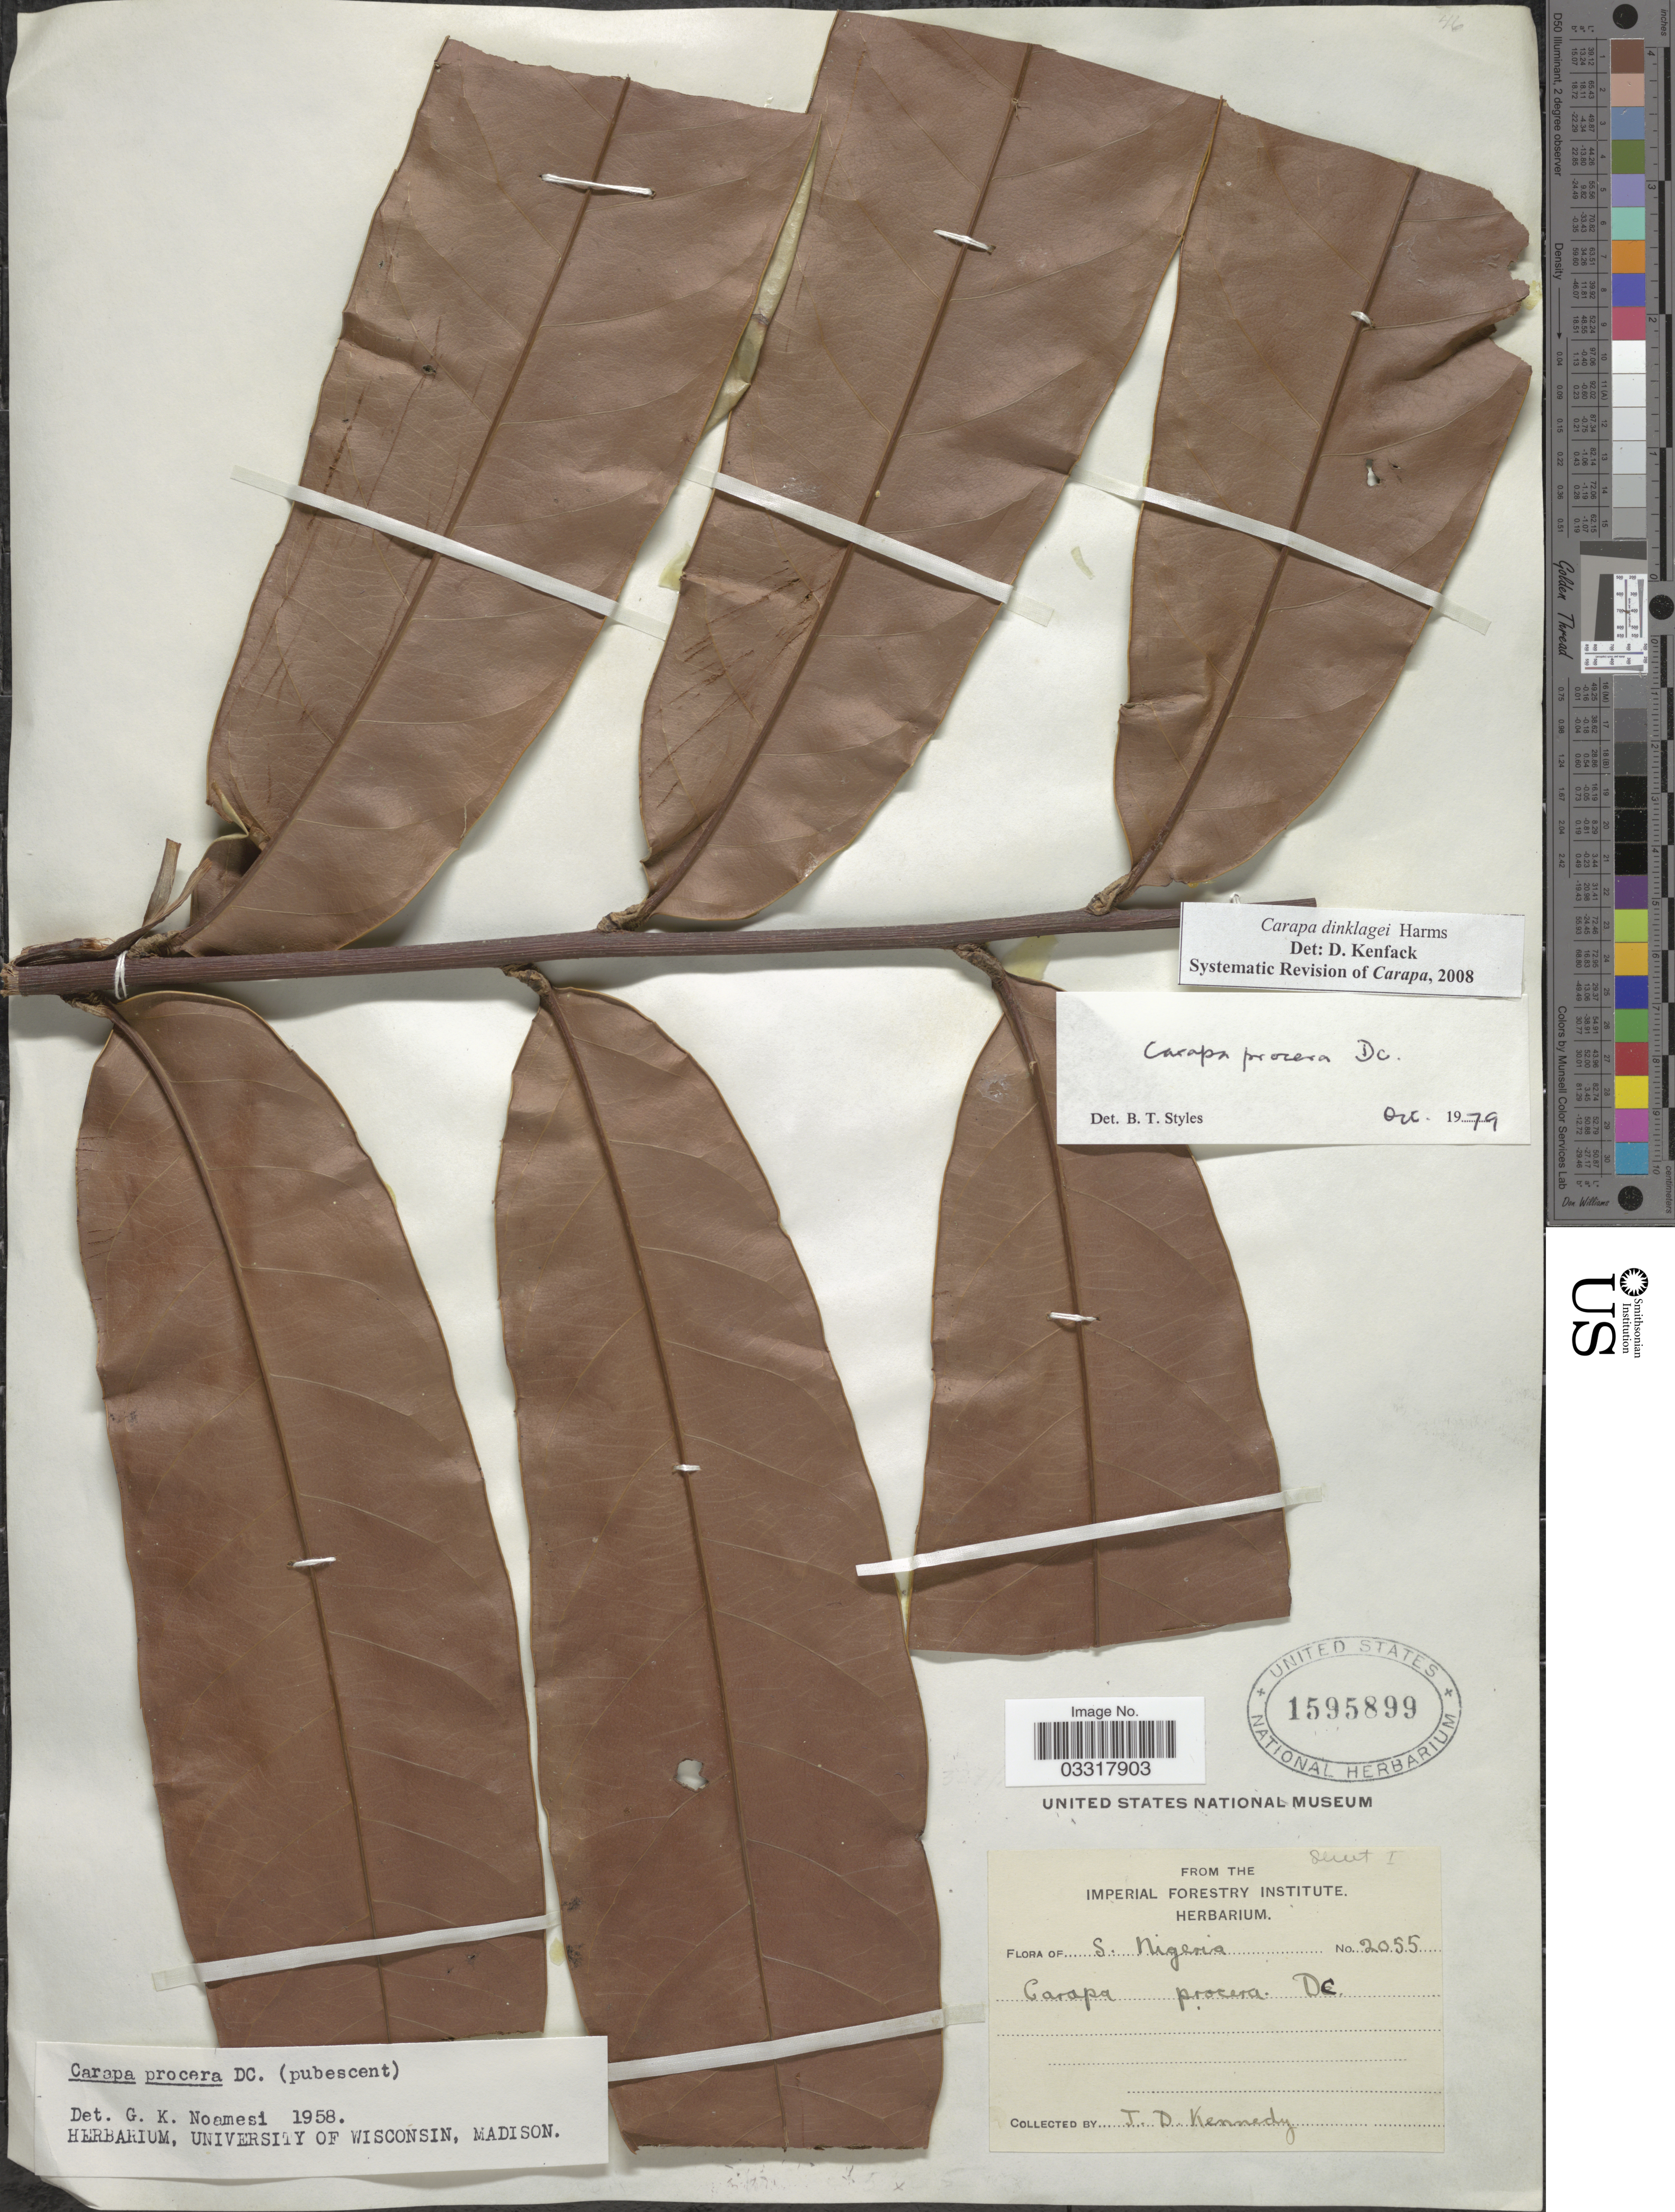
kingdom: Plantae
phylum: Tracheophyta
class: Magnoliopsida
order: Sapindales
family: Meliaceae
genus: Carapa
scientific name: Carapa dinklagei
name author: Harms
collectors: J. D. Kennedy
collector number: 2055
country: Nigeria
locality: S. Nigeria.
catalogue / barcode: US 1595899